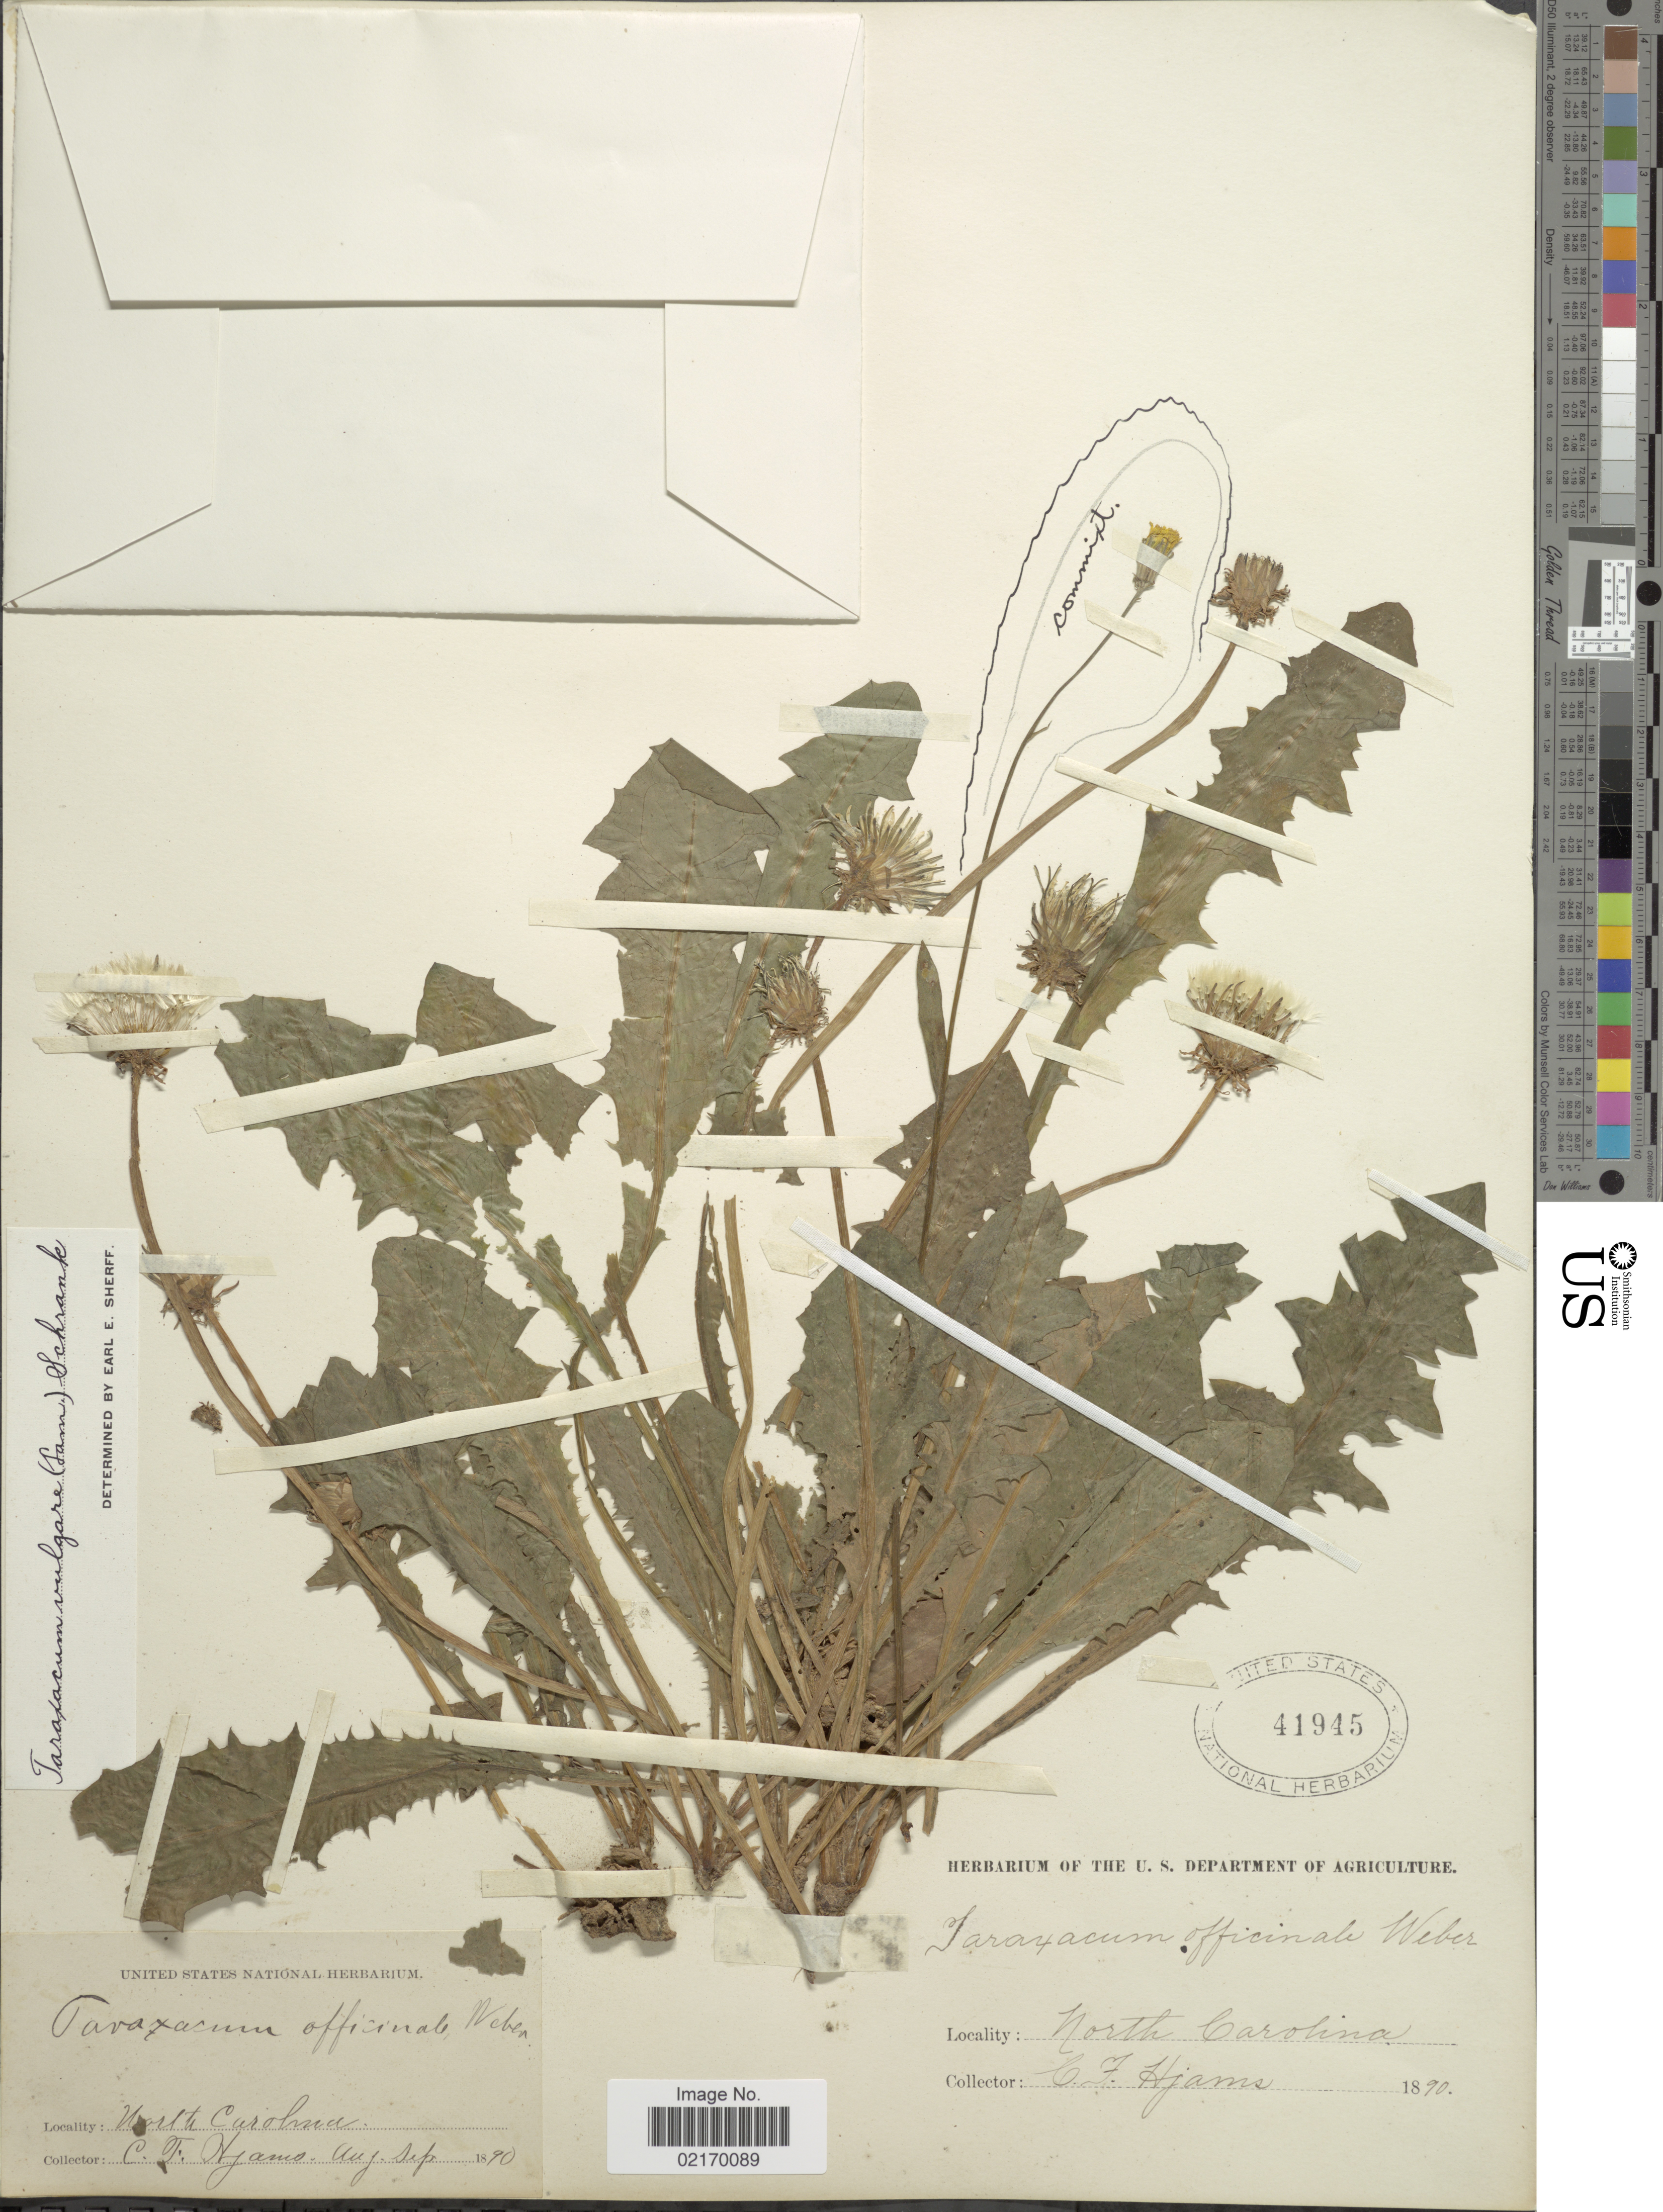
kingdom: Plantae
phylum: Tracheophyta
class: Magnoliopsida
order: Asterales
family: Asteraceae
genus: Taraxacum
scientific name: Taraxacum officinale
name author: G.H. Weber ex F.H. Wigg.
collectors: C. Hyams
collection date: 1890-08/1890-09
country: United States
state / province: North Carolina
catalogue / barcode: US 41945